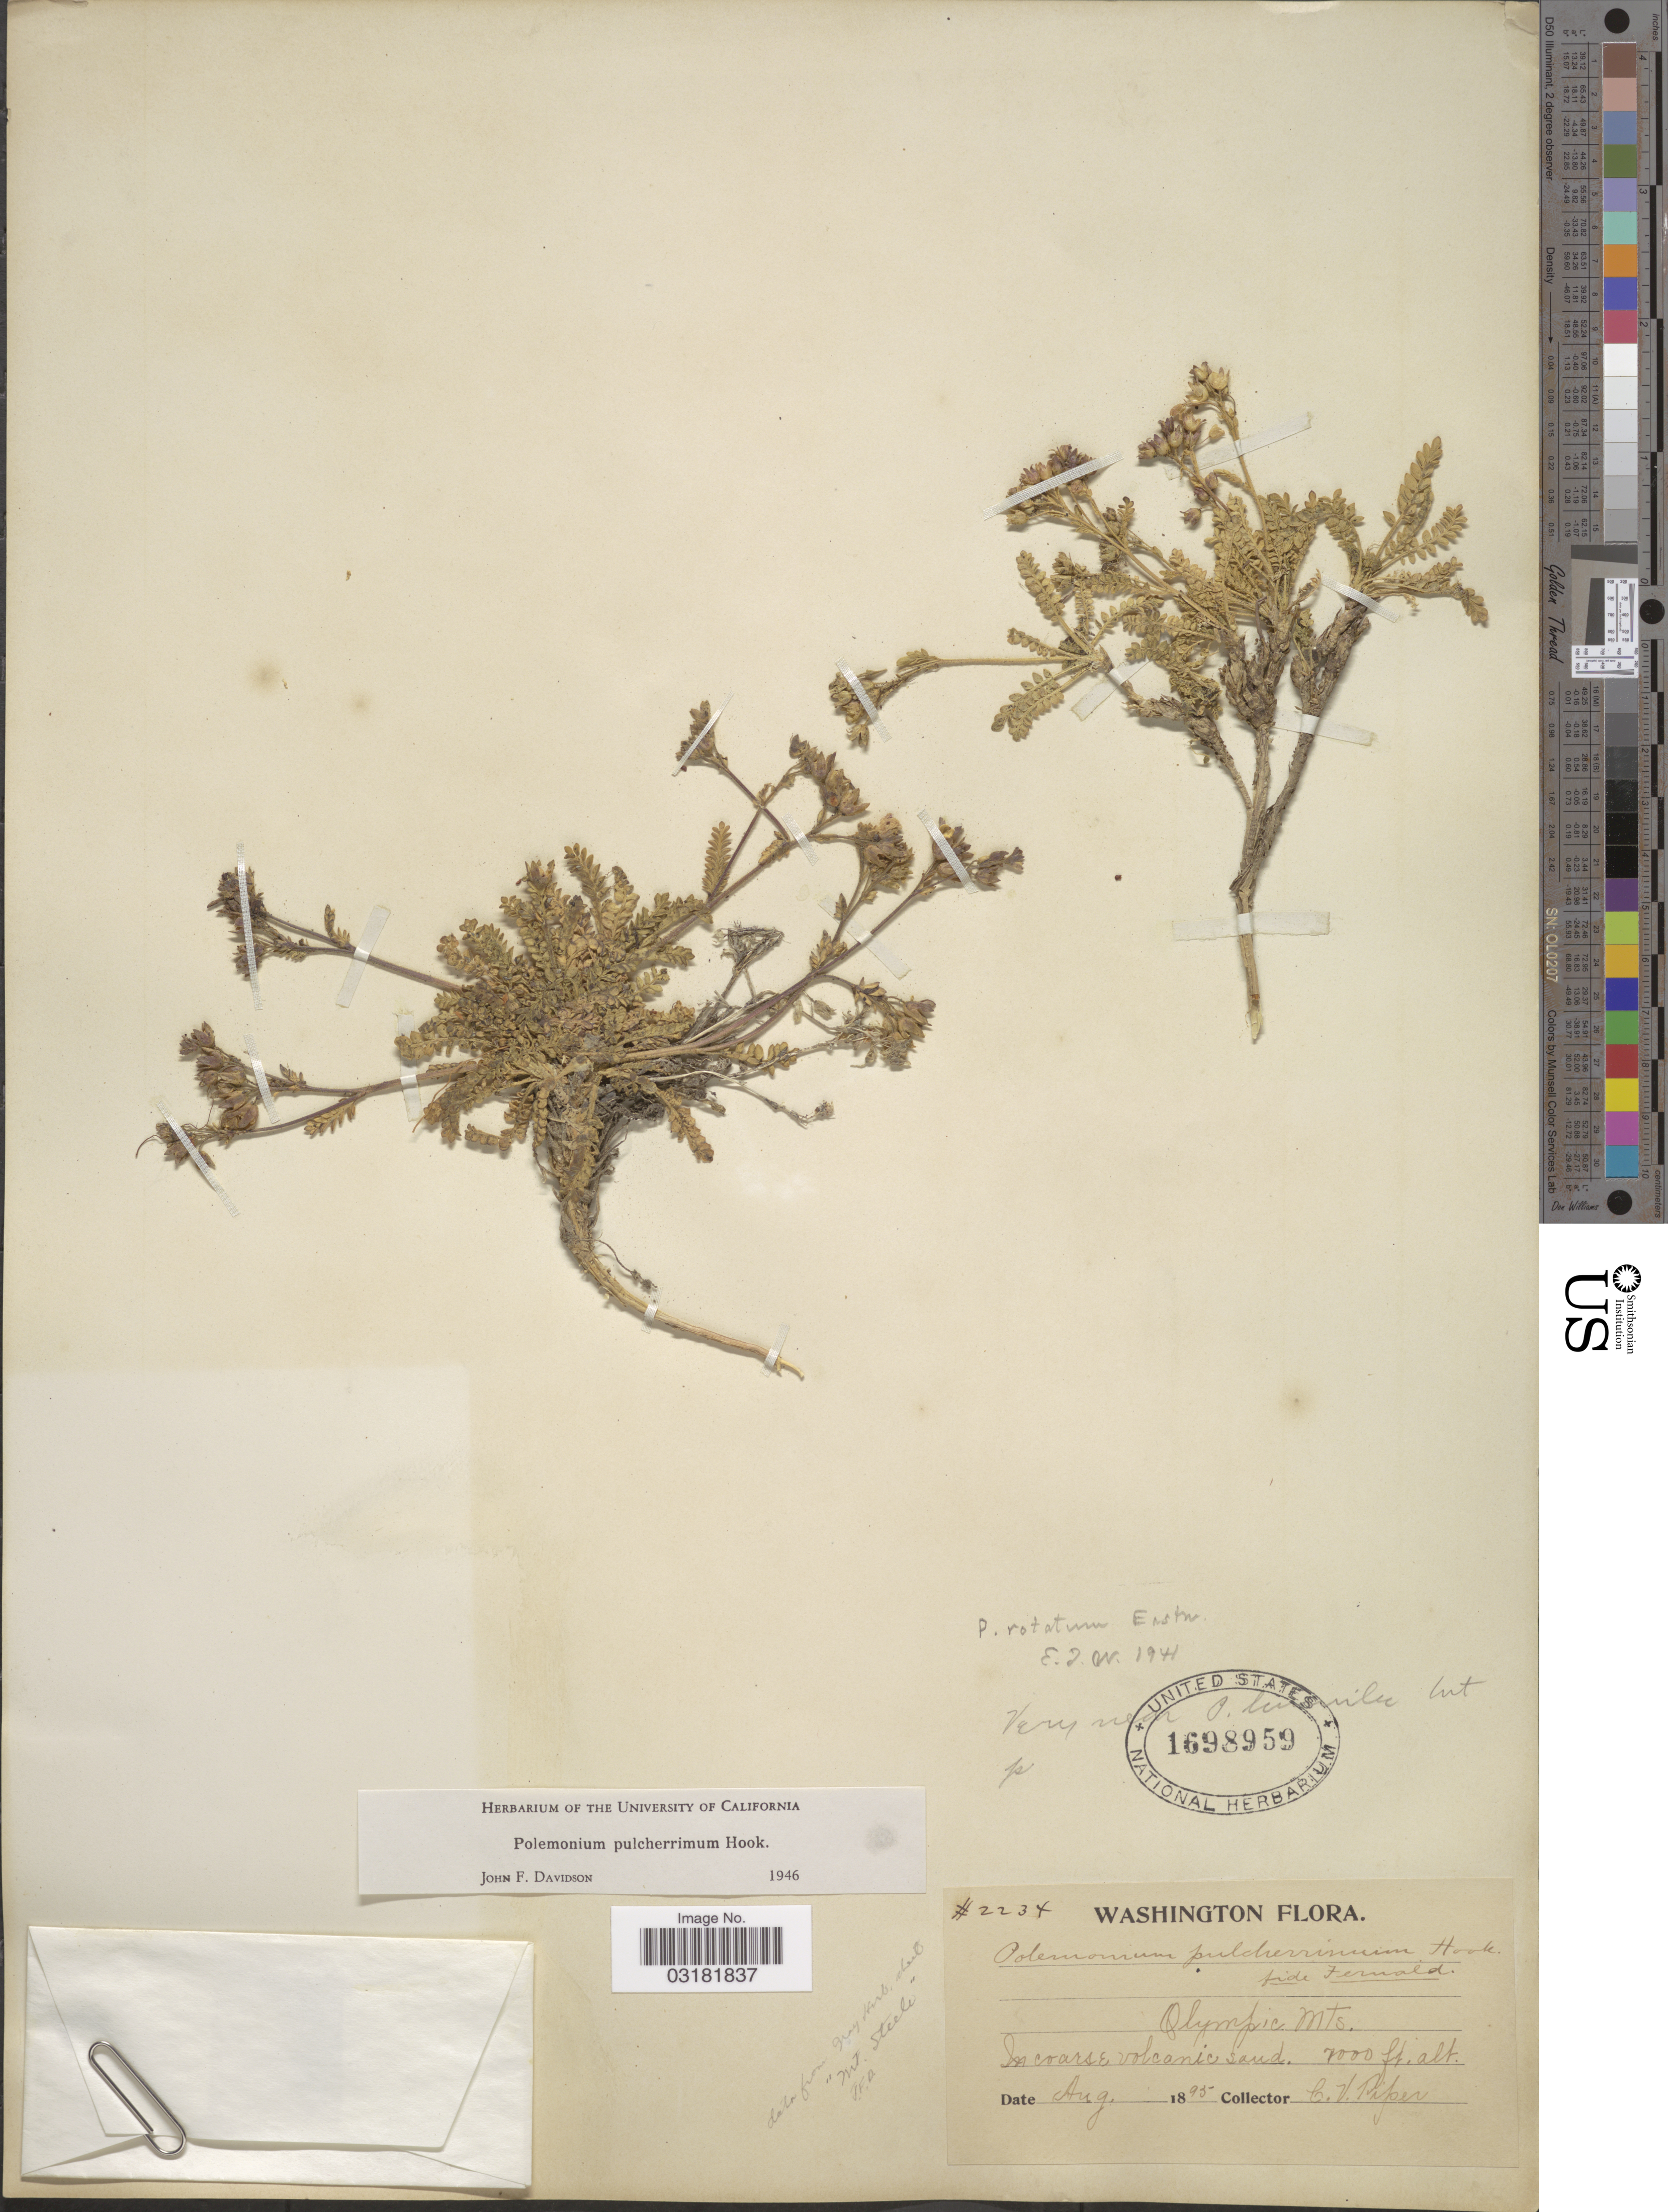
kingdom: Plantae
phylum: Tracheophyta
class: Magnoliopsida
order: Ericales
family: Polemoniaceae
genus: Polemonium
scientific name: Polemonium pulcherrimum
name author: Hook.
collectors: C. V. Piper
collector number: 2234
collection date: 1895-08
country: United States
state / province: Washington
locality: Olympic Mts.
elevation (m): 2134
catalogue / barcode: US 1698959